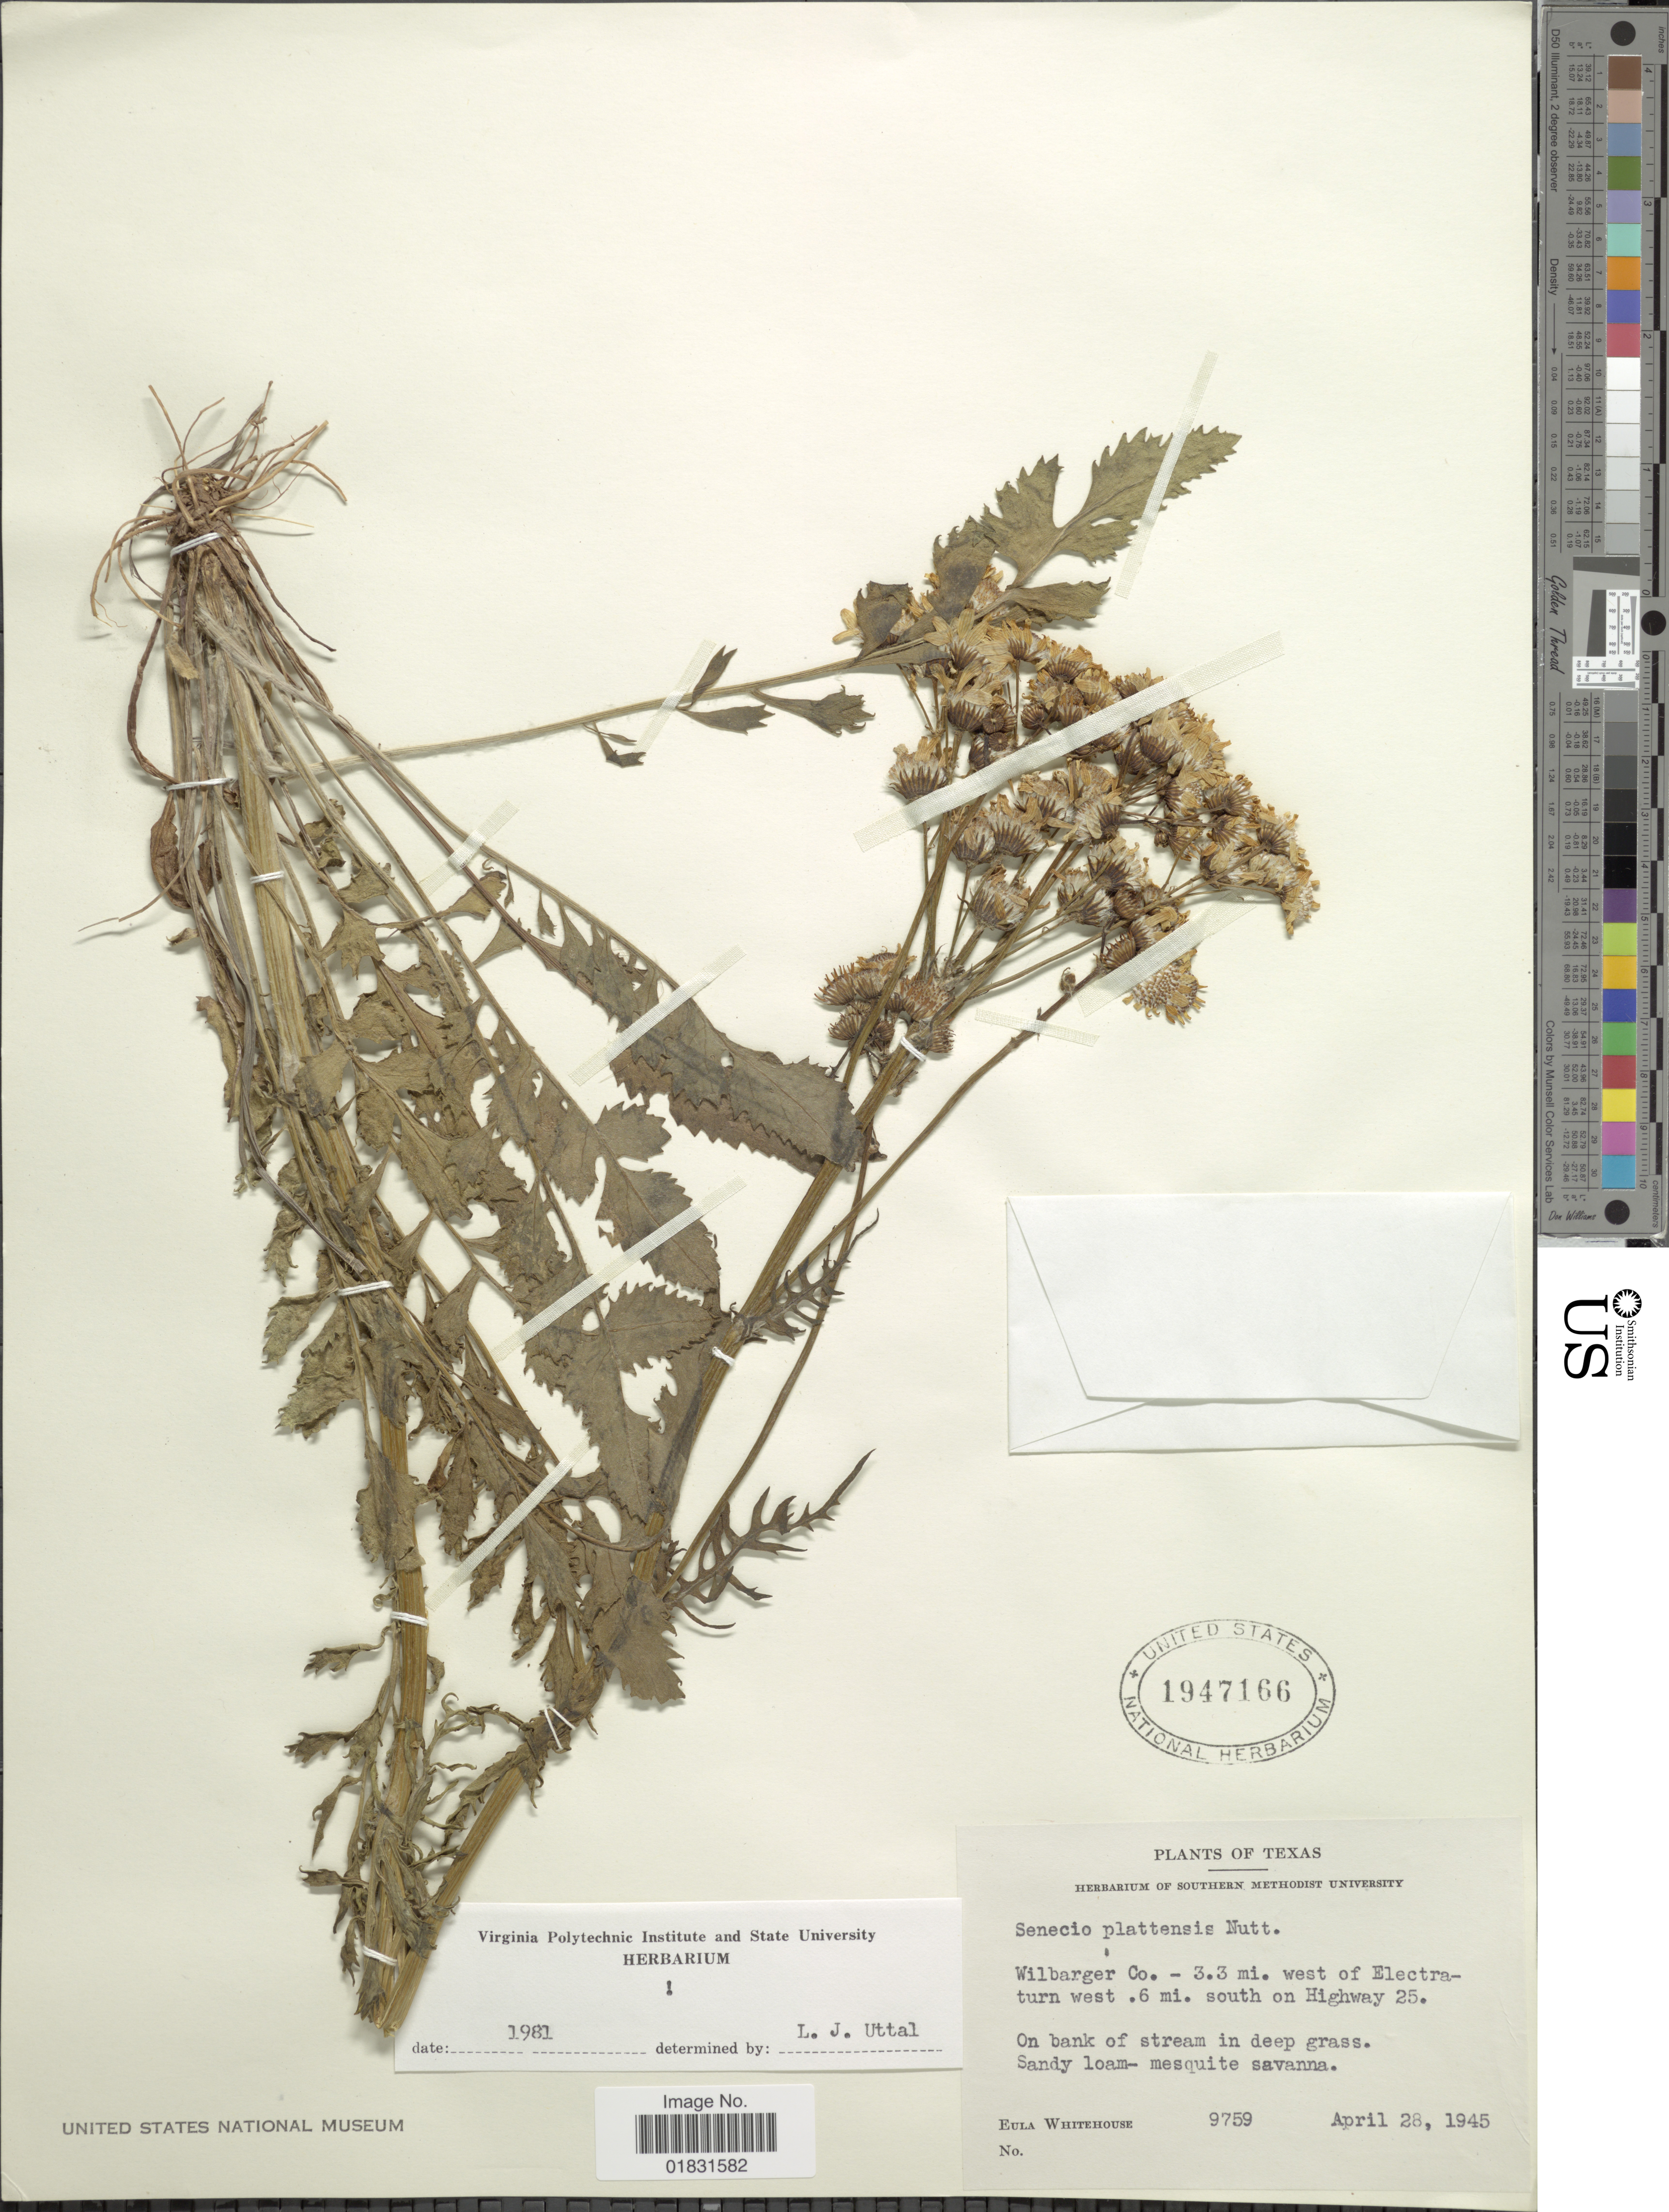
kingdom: Plantae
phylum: Tracheophyta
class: Magnoliopsida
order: Asterales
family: Asteraceae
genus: Packera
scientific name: Packera plattensis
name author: W.A. Weber & Á. Löve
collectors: E. Whitehouse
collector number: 9759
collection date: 1945-04-28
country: United States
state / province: Texas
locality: Wilbarger Co. - 3.3 mi west of Electraturn west. 6 mi. south on Highway 25. On bank of stream in deep grass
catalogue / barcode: US 1947166